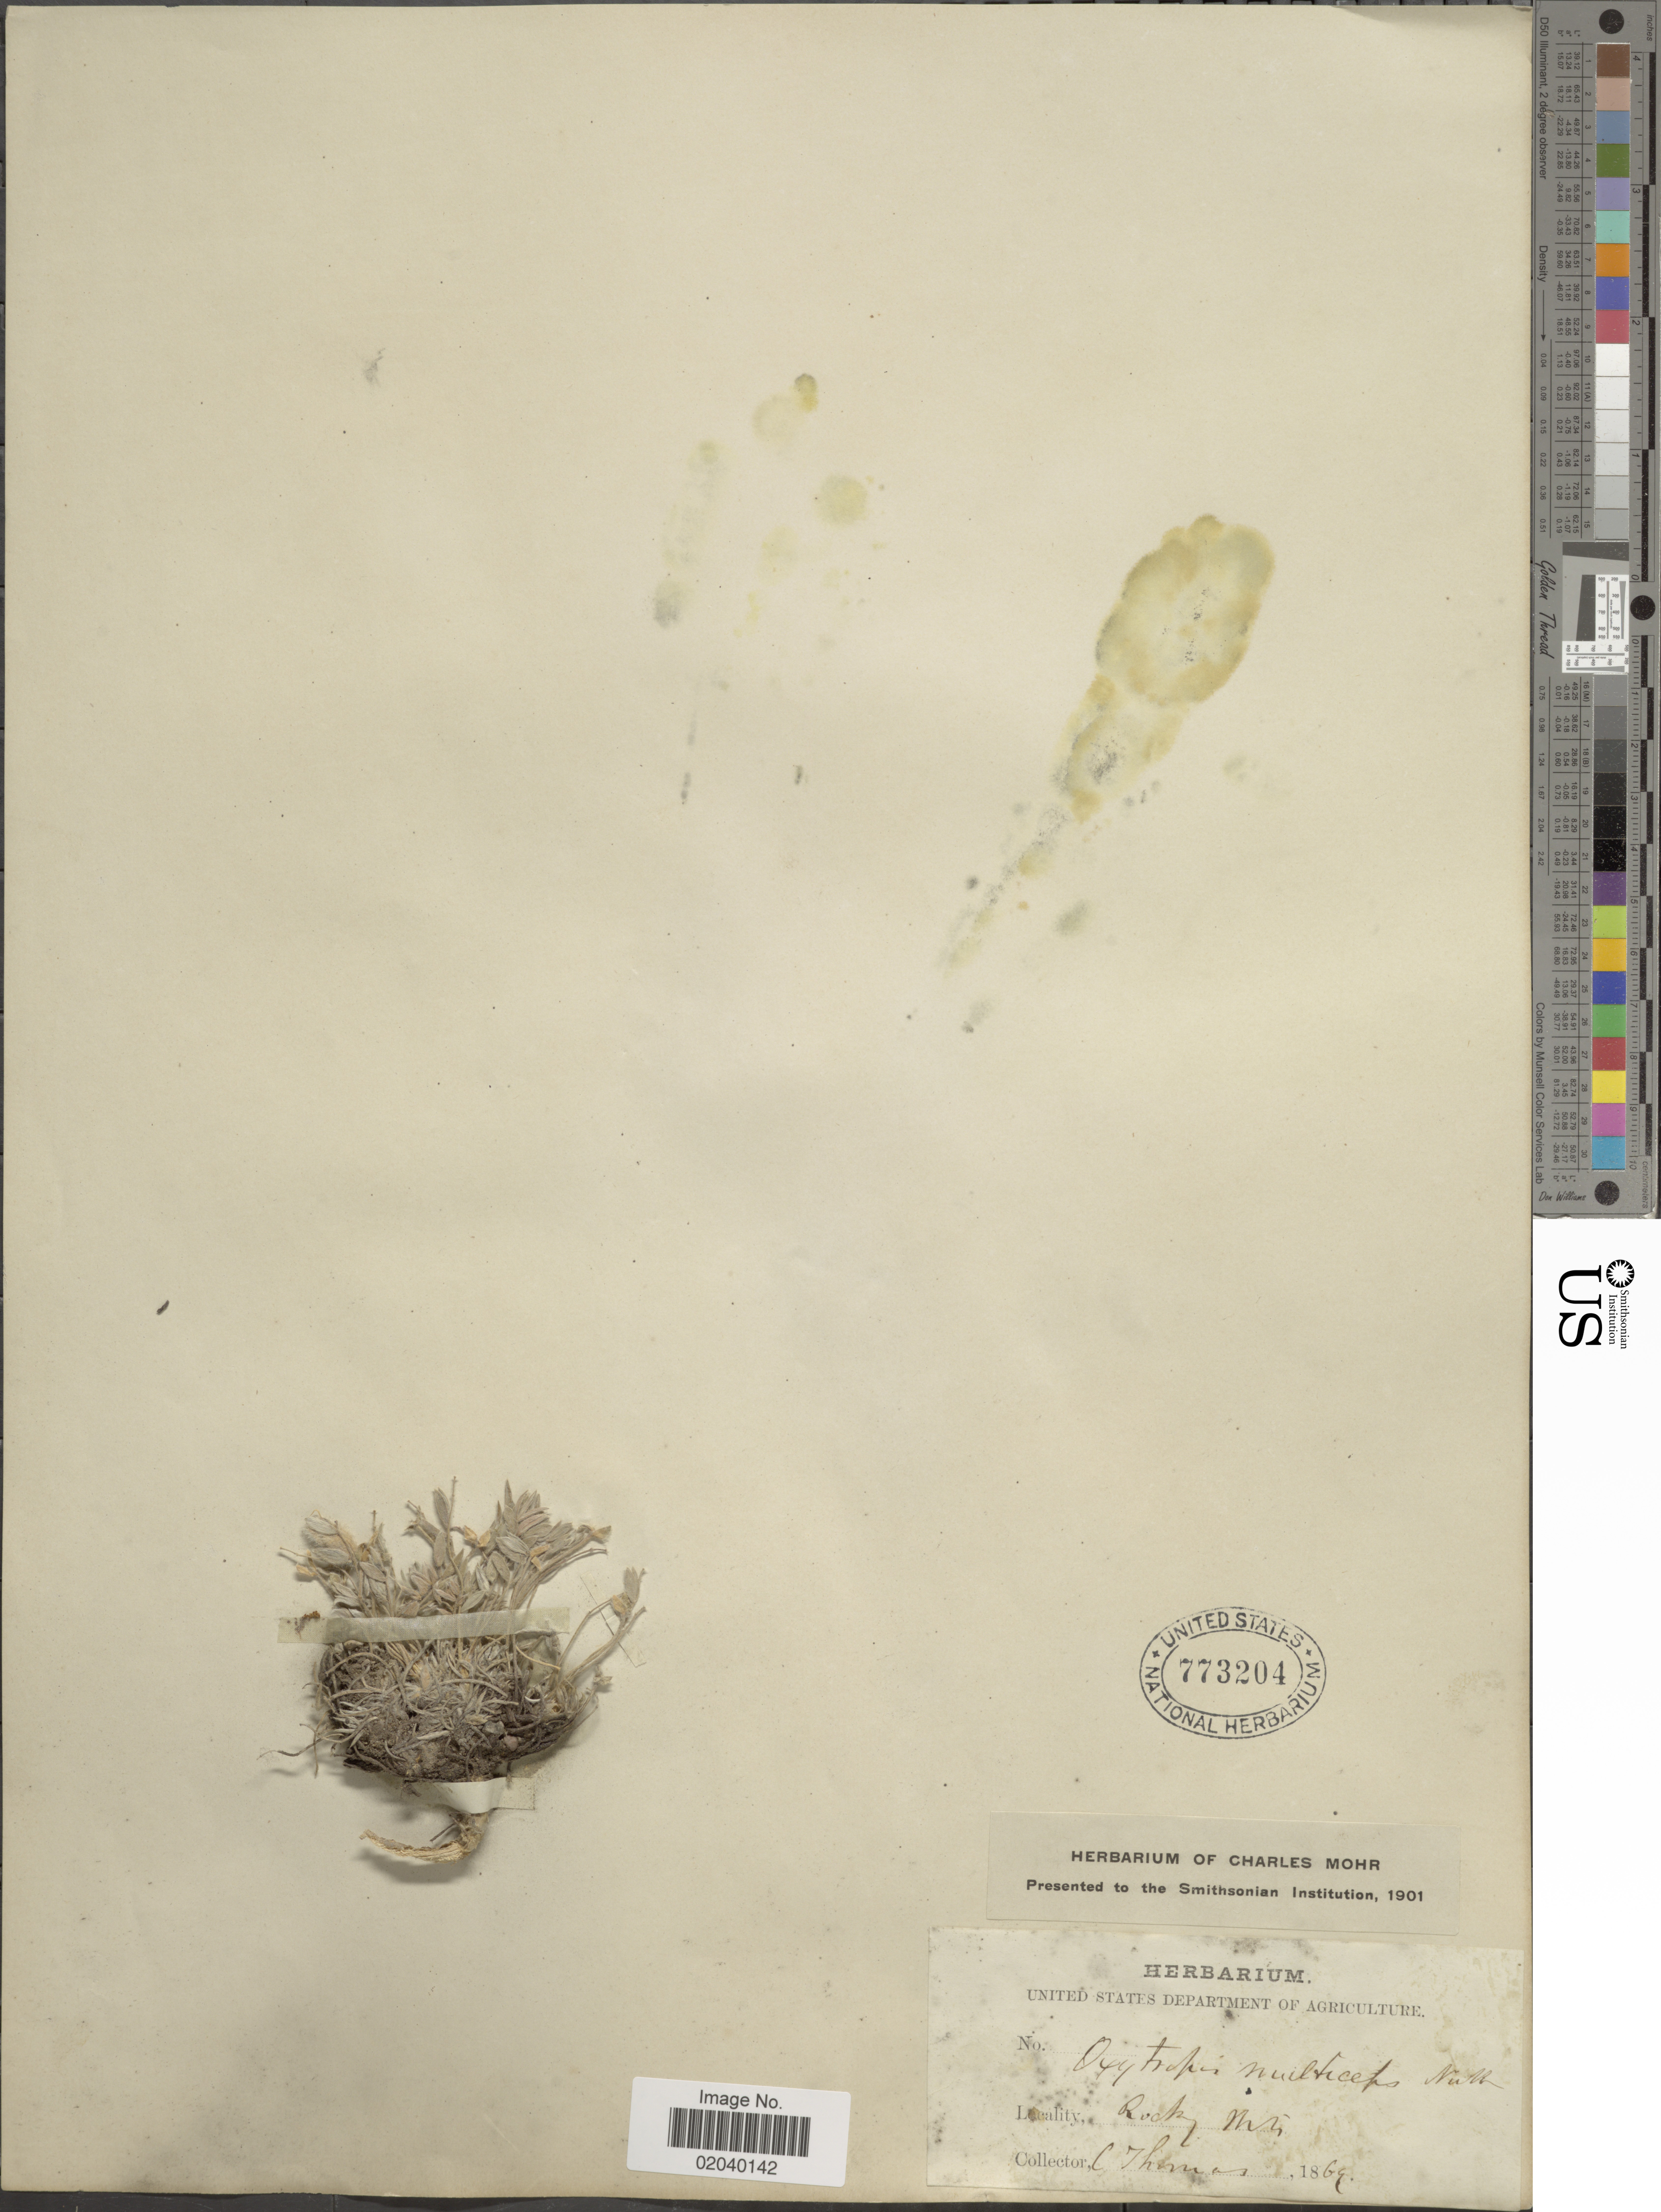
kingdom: Plantae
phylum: Tracheophyta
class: Magnoliopsida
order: Fabales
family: Fabaceae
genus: Oxytropis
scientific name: Oxytropis muticeps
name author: Nutt.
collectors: C. Thomas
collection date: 1869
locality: Rocky Mts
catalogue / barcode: US 773204